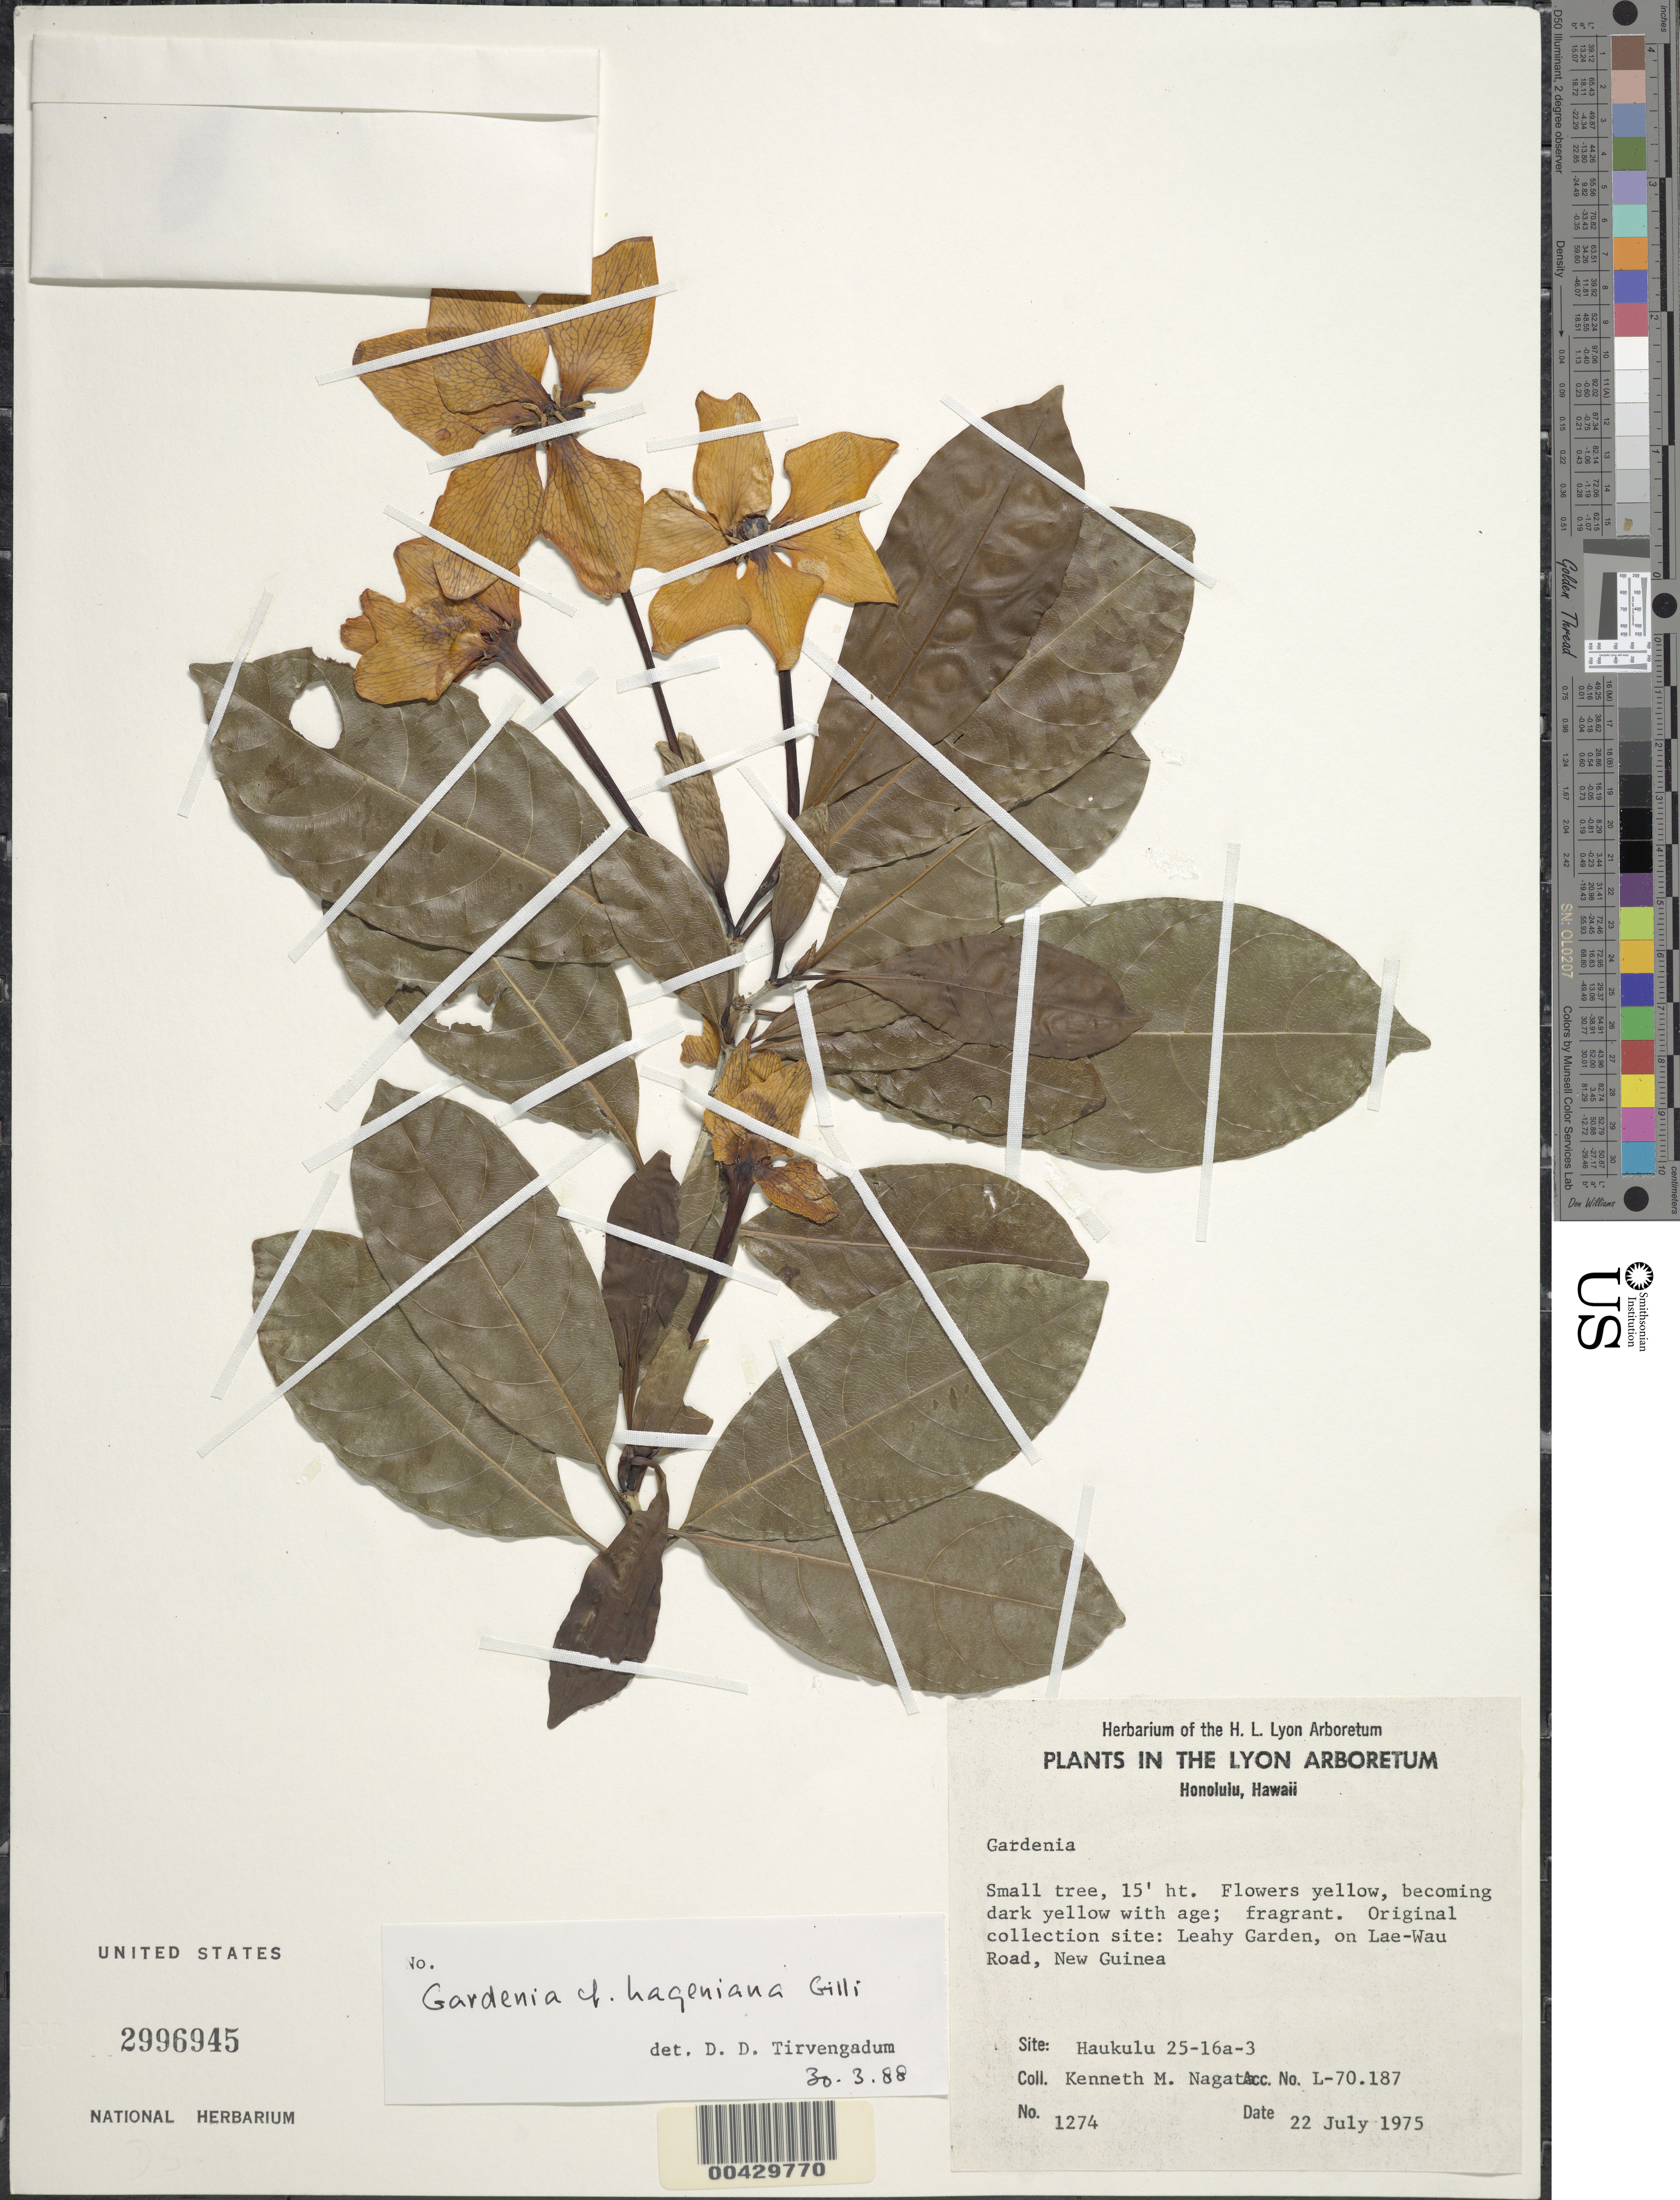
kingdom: Plantae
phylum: Tracheophyta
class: Magnoliopsida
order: Gentianales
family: Rubiaceae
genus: Gardenia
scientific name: Gardenia hageniana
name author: Gilli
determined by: Tirvengadum, D. D.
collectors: K. Nagata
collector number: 1274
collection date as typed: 22 Jul 1975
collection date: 1975-07-22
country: United States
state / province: Hawaii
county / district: Honolulu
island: Oahu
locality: Haukulu, Honolulu, Lyon Arboretum (originally from New Guinea)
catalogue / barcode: US 2996945